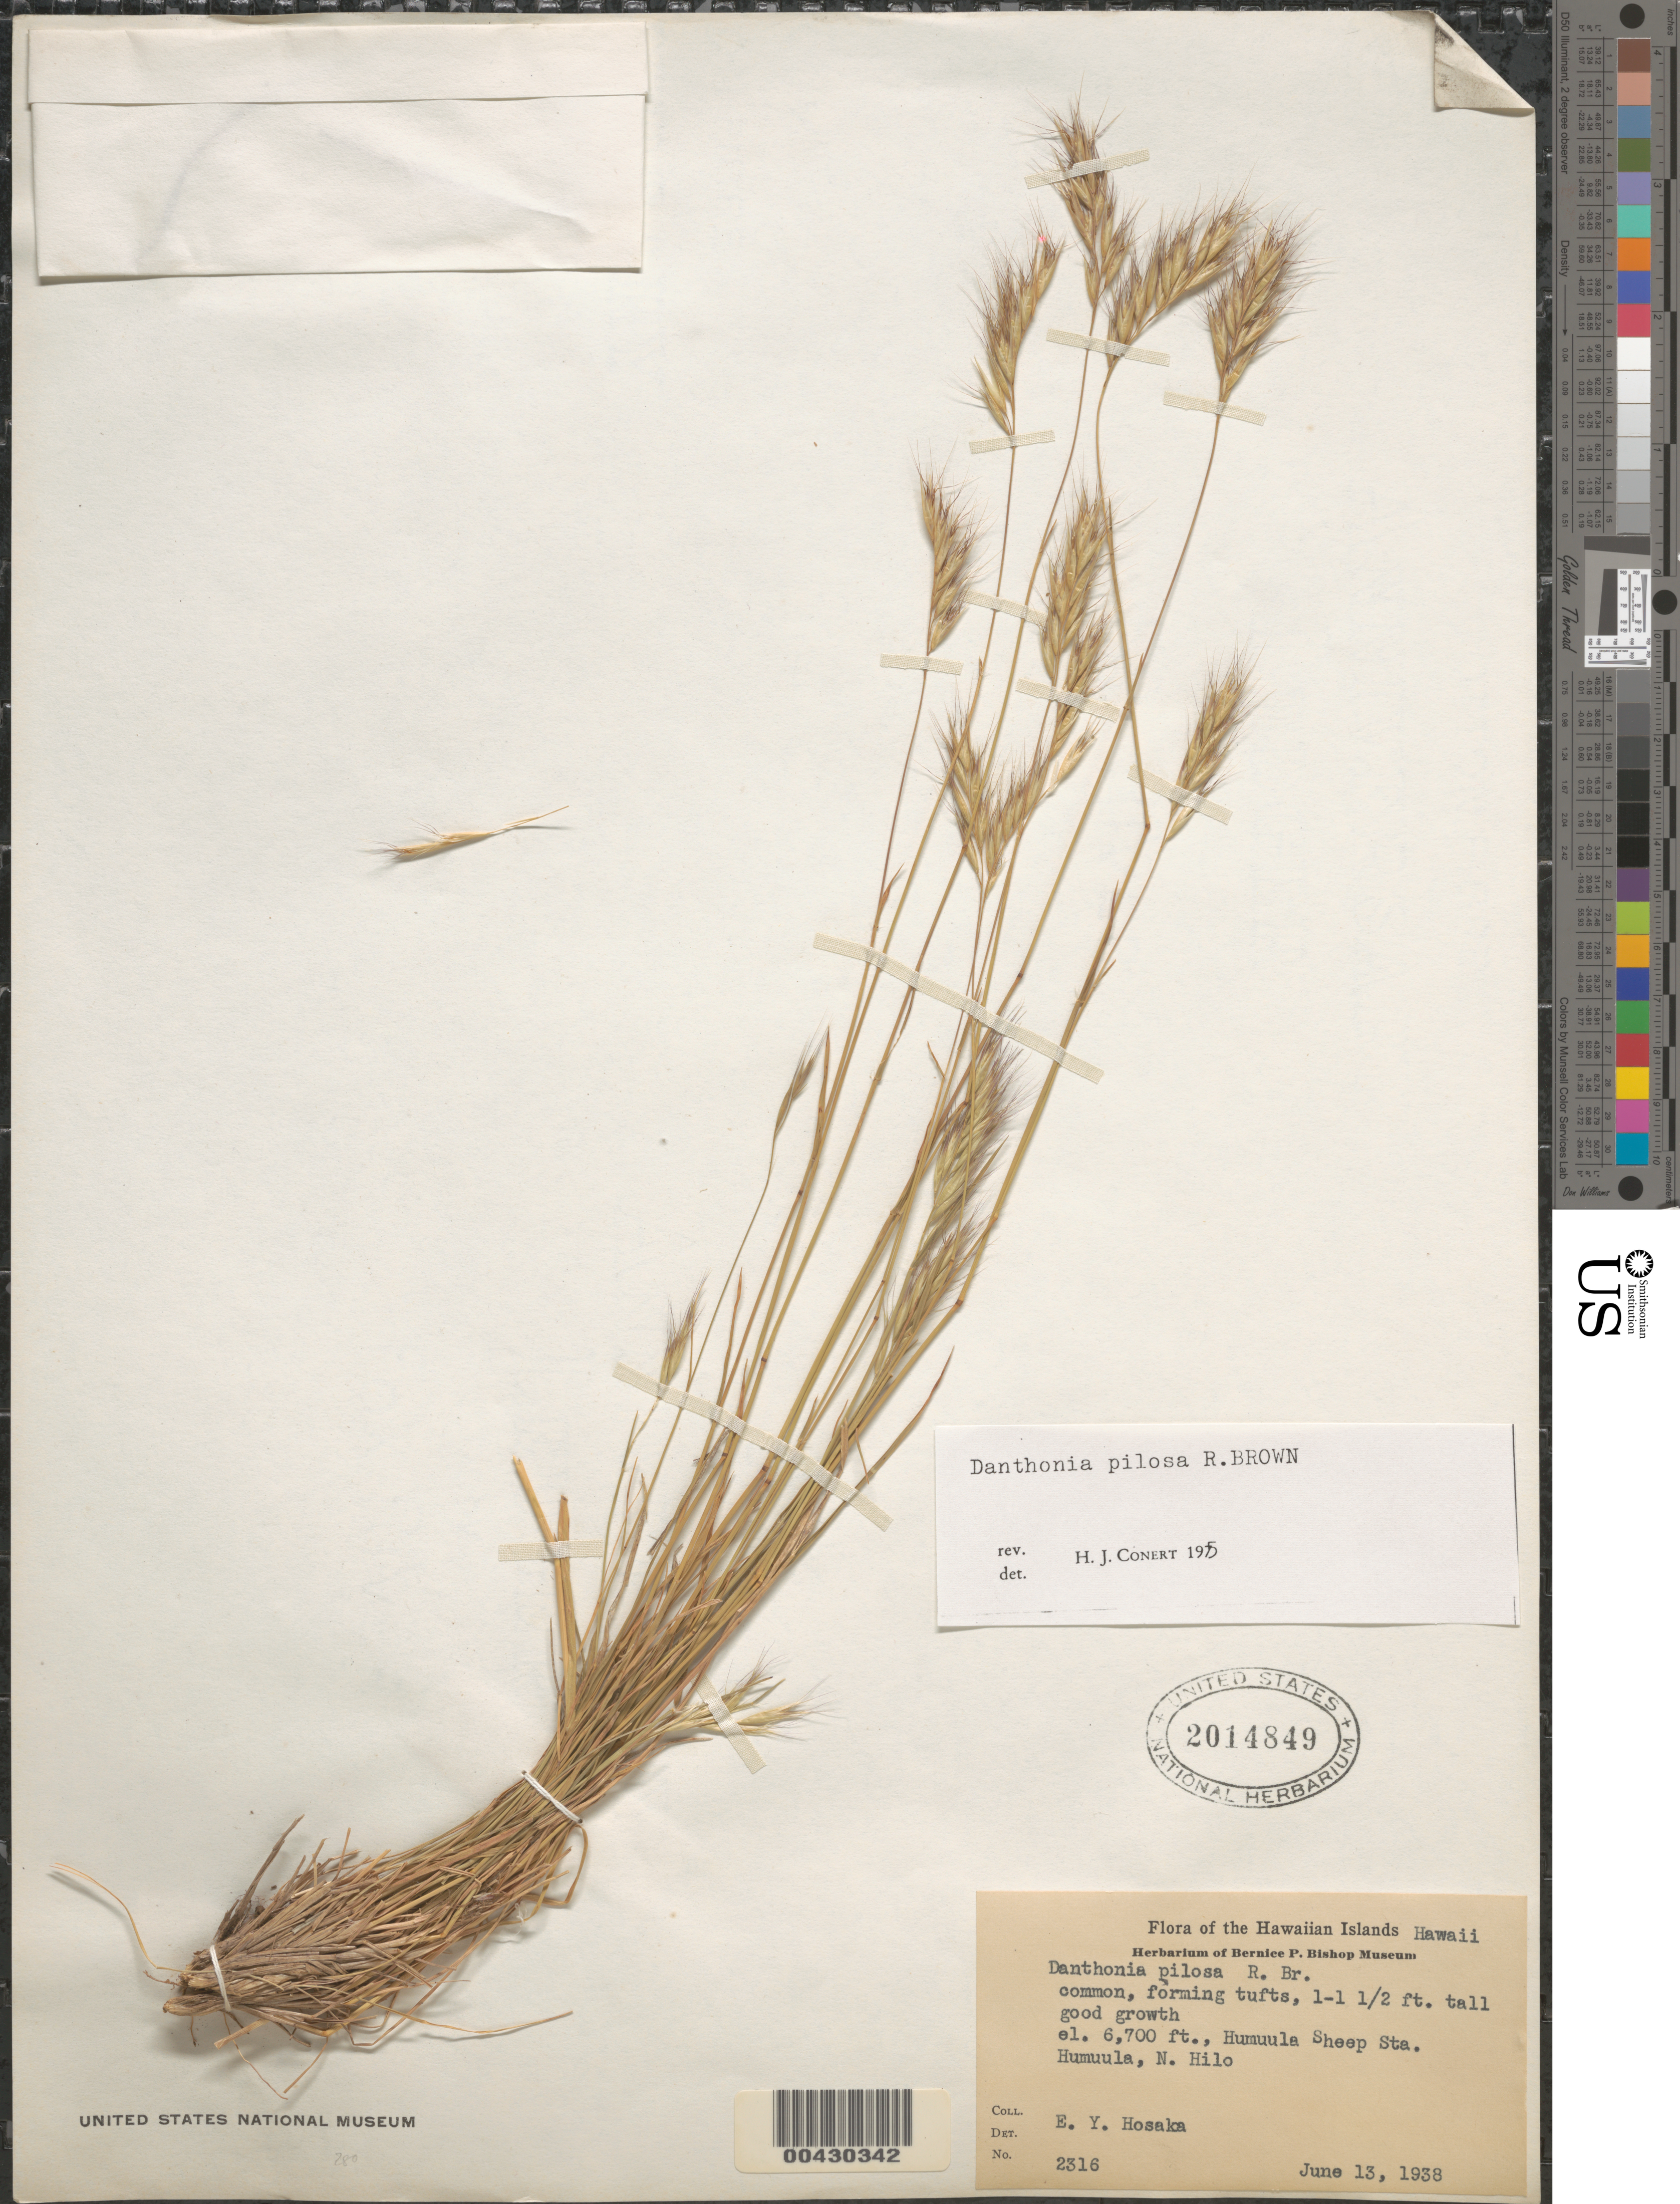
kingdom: Plantae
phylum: Tracheophyta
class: Liliopsida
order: Poales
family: Poaceae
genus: Rytidosperma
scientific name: Rytidosperma penicillatum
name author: (Labill.) Connor & Edgar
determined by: Wagner, W. L., (BOT), Smithsonian Institution - National Museum of Natural History (UNITED STATES)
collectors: E. Y. Hosaka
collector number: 2316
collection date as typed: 13 Jun 1938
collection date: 1938-06-13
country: United States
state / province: Hawaii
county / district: Hawaii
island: Hawaii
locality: Humuula Sheep Station, Humuula, N Hilo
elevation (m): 2042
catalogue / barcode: US 2014849